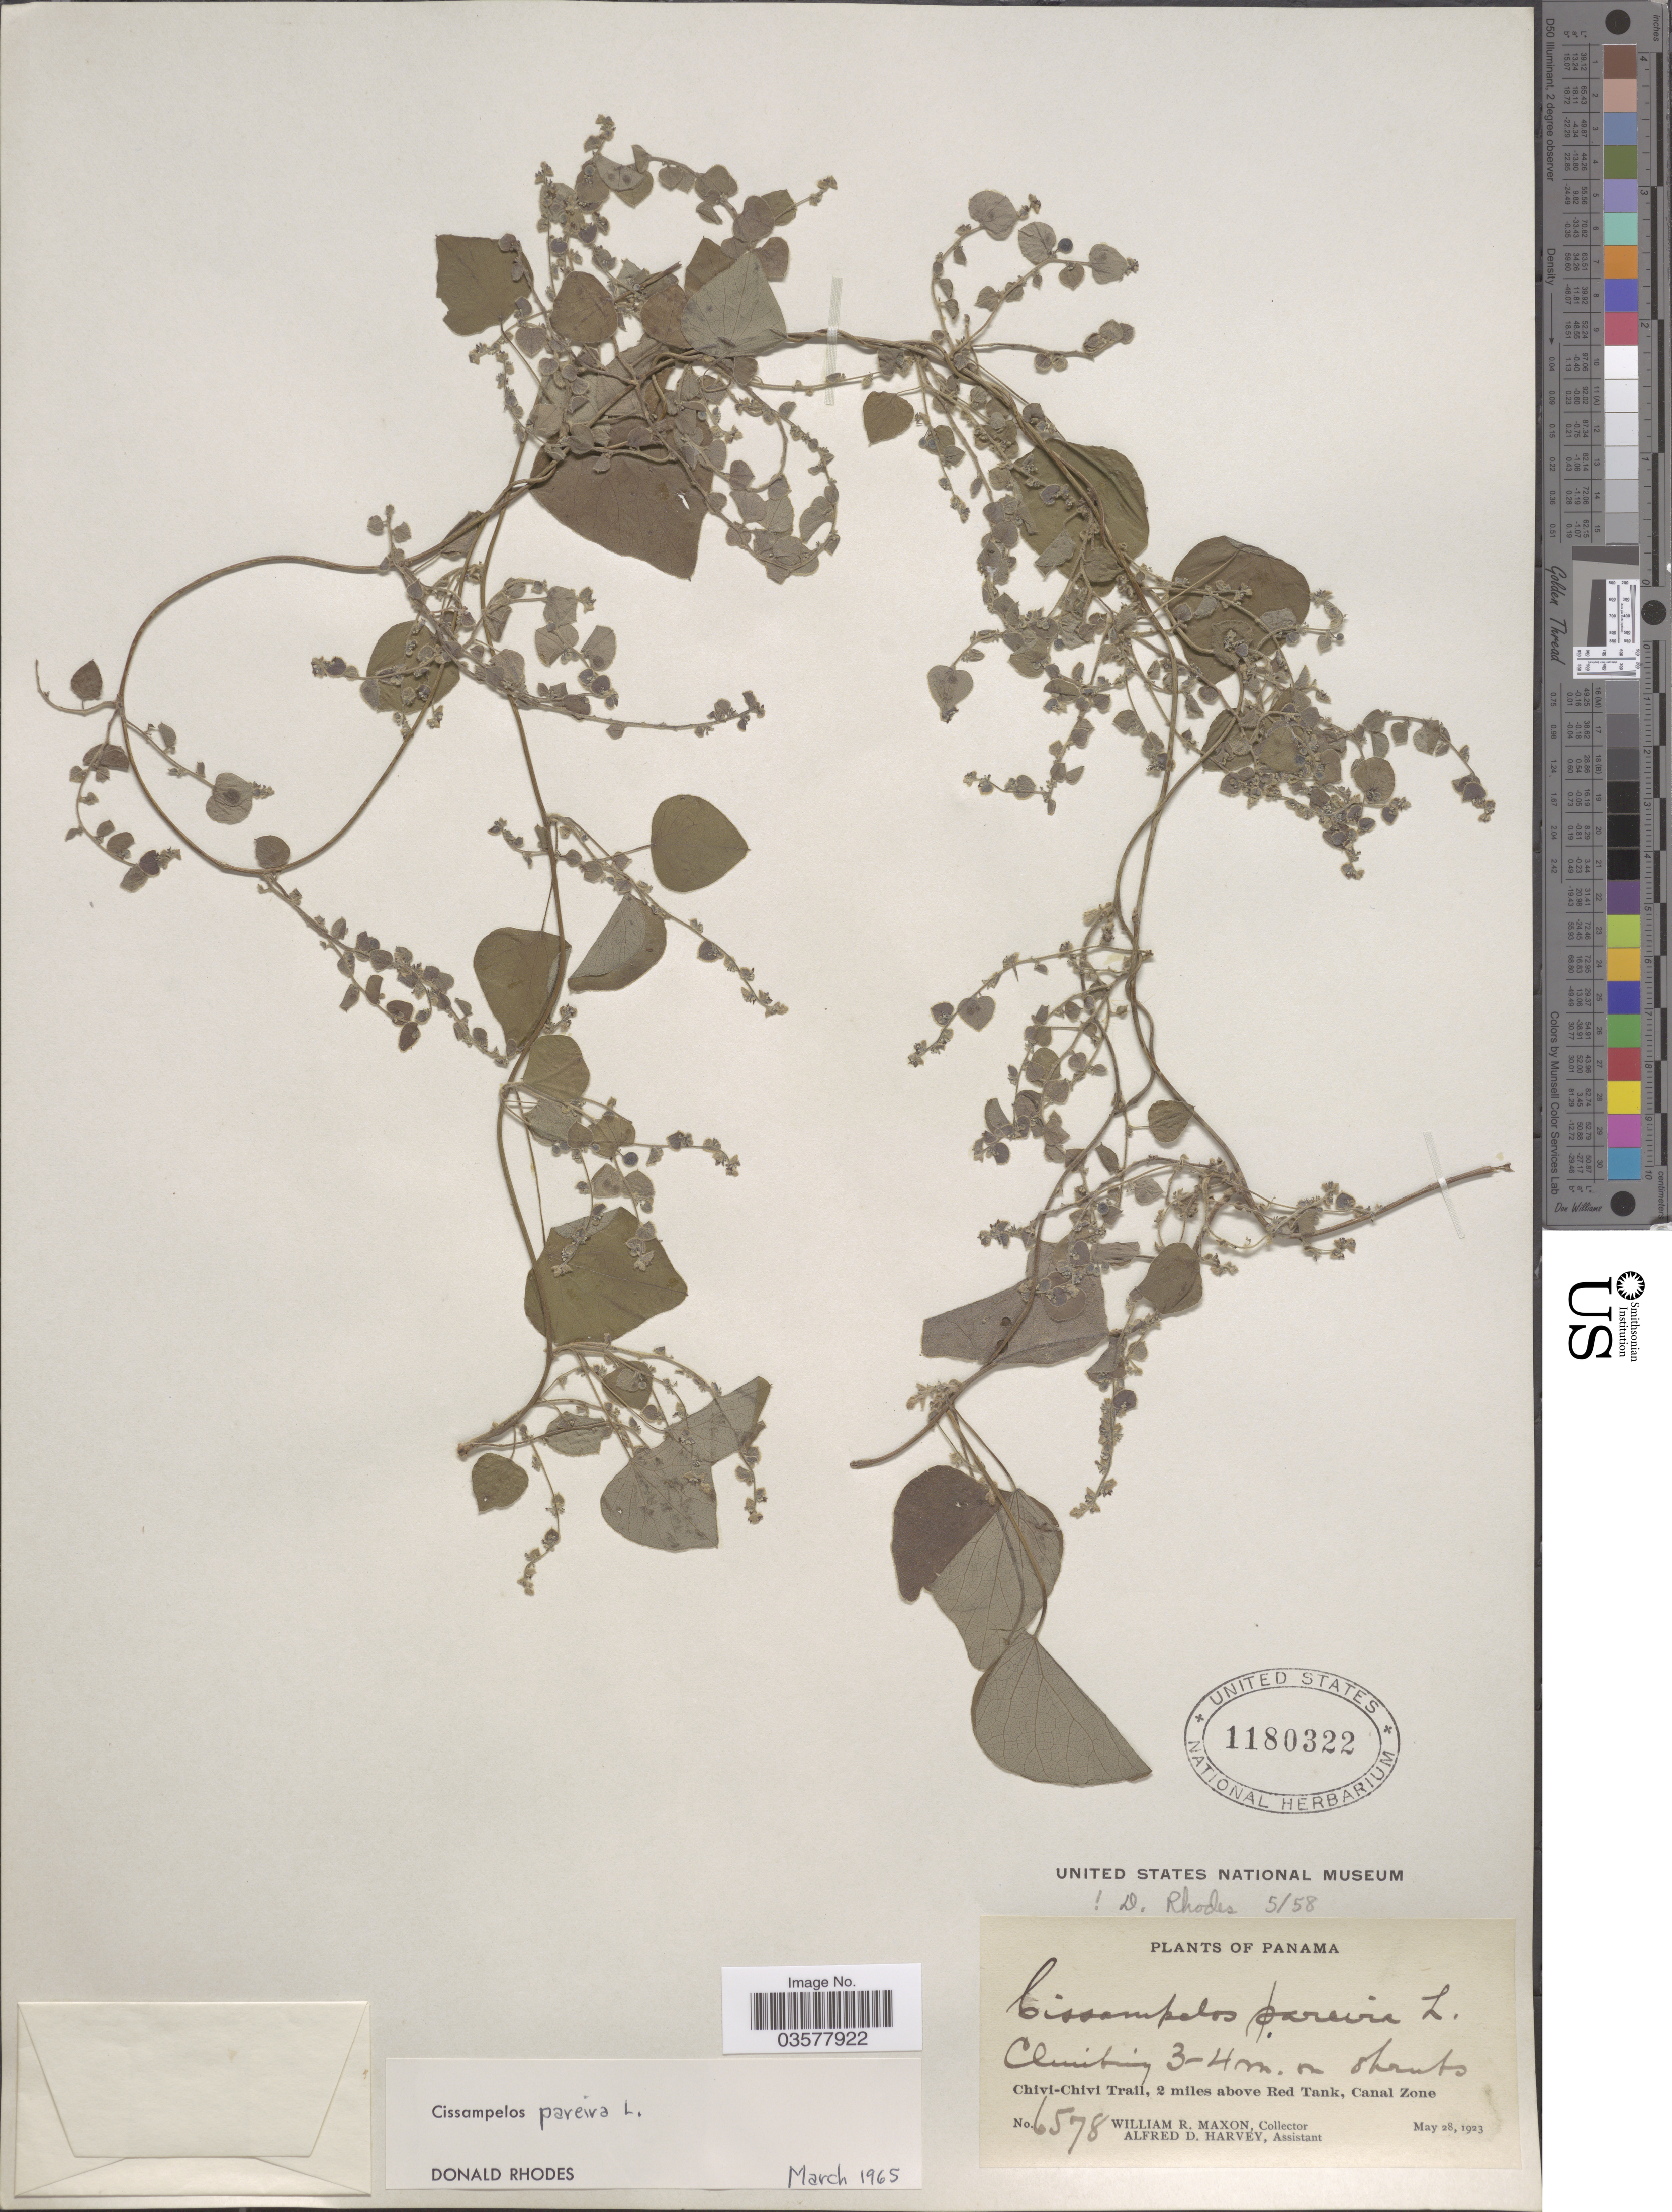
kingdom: Plantae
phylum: Tracheophyta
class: Magnoliopsida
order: Ranunculales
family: Menispermaceae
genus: Cissampelos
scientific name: Cissampelos pareira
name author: L.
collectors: W. R. Maxon & A. D. Harvey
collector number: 6578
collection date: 1923-05-28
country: Panama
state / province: Colón / Panamá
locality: Chivi-Chivi Trail, 2 miles above Red Tank, Canal Zone.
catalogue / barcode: US 1180322